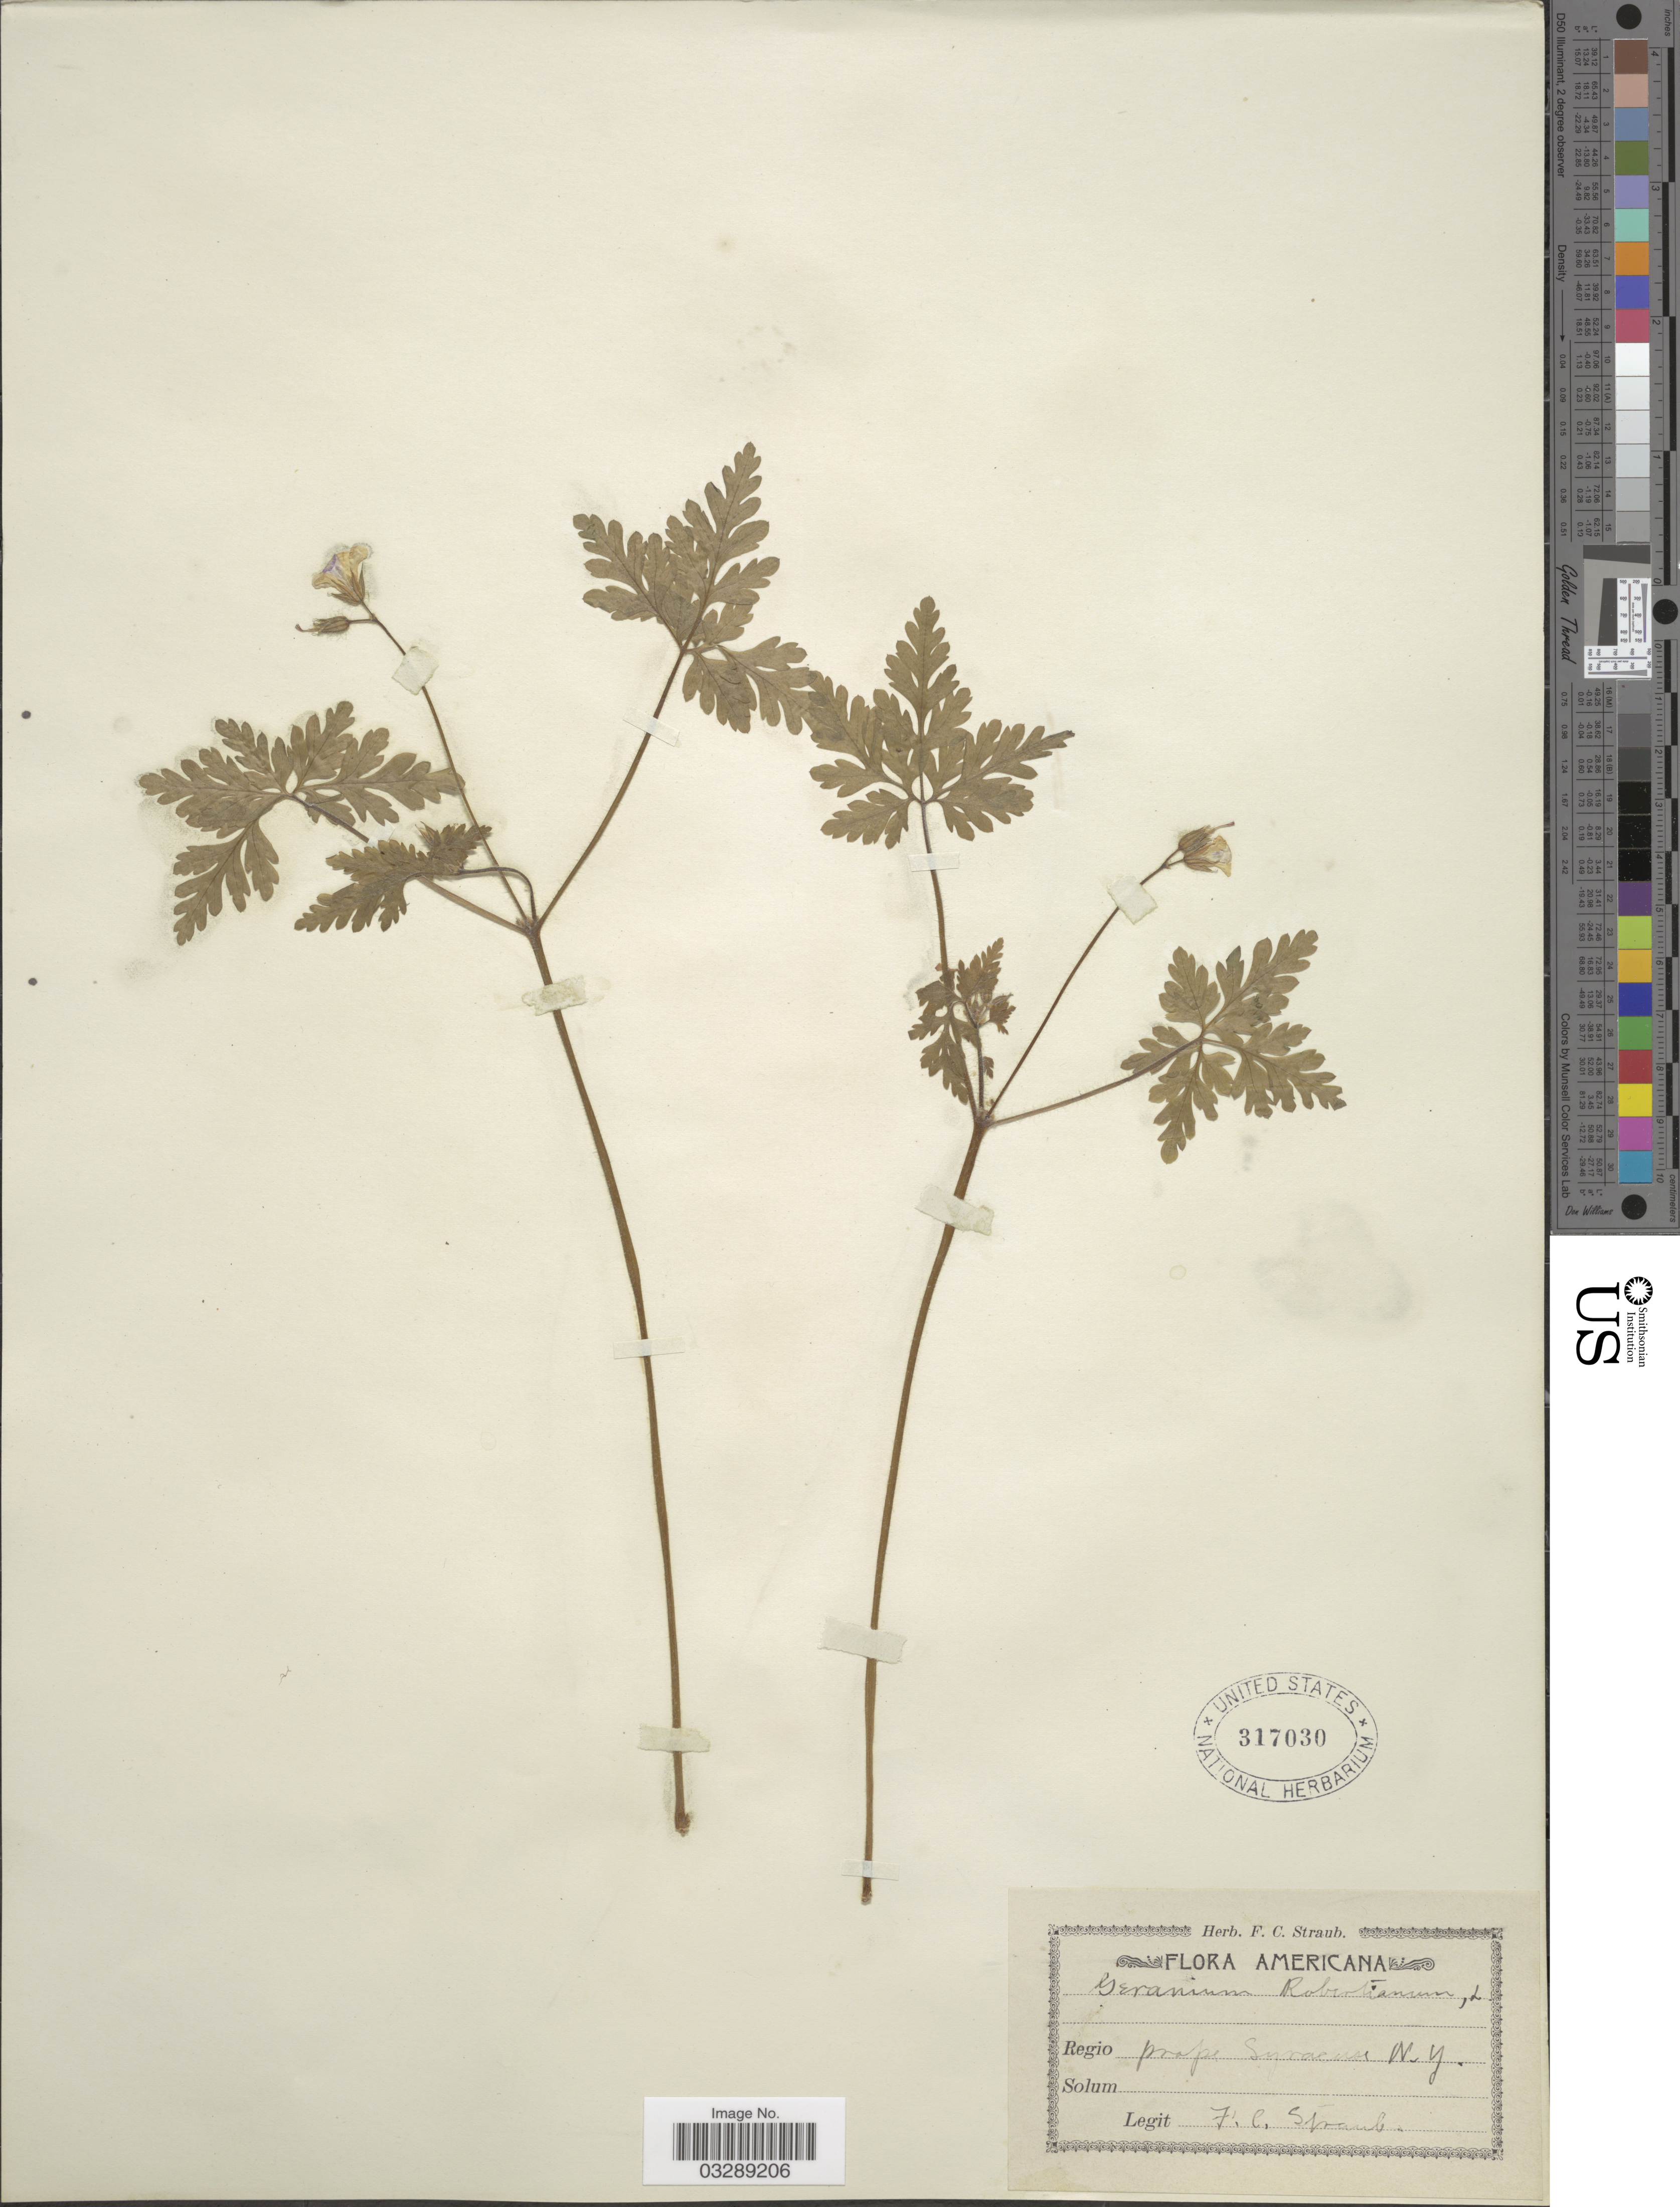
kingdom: Plantae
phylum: Tracheophyta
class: Magnoliopsida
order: Geraniales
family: Geraniaceae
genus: Geranium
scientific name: Geranium robertianum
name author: L.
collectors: F. Straub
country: United States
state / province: New York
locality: Regio prope Syracuse.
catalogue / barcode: US 317030